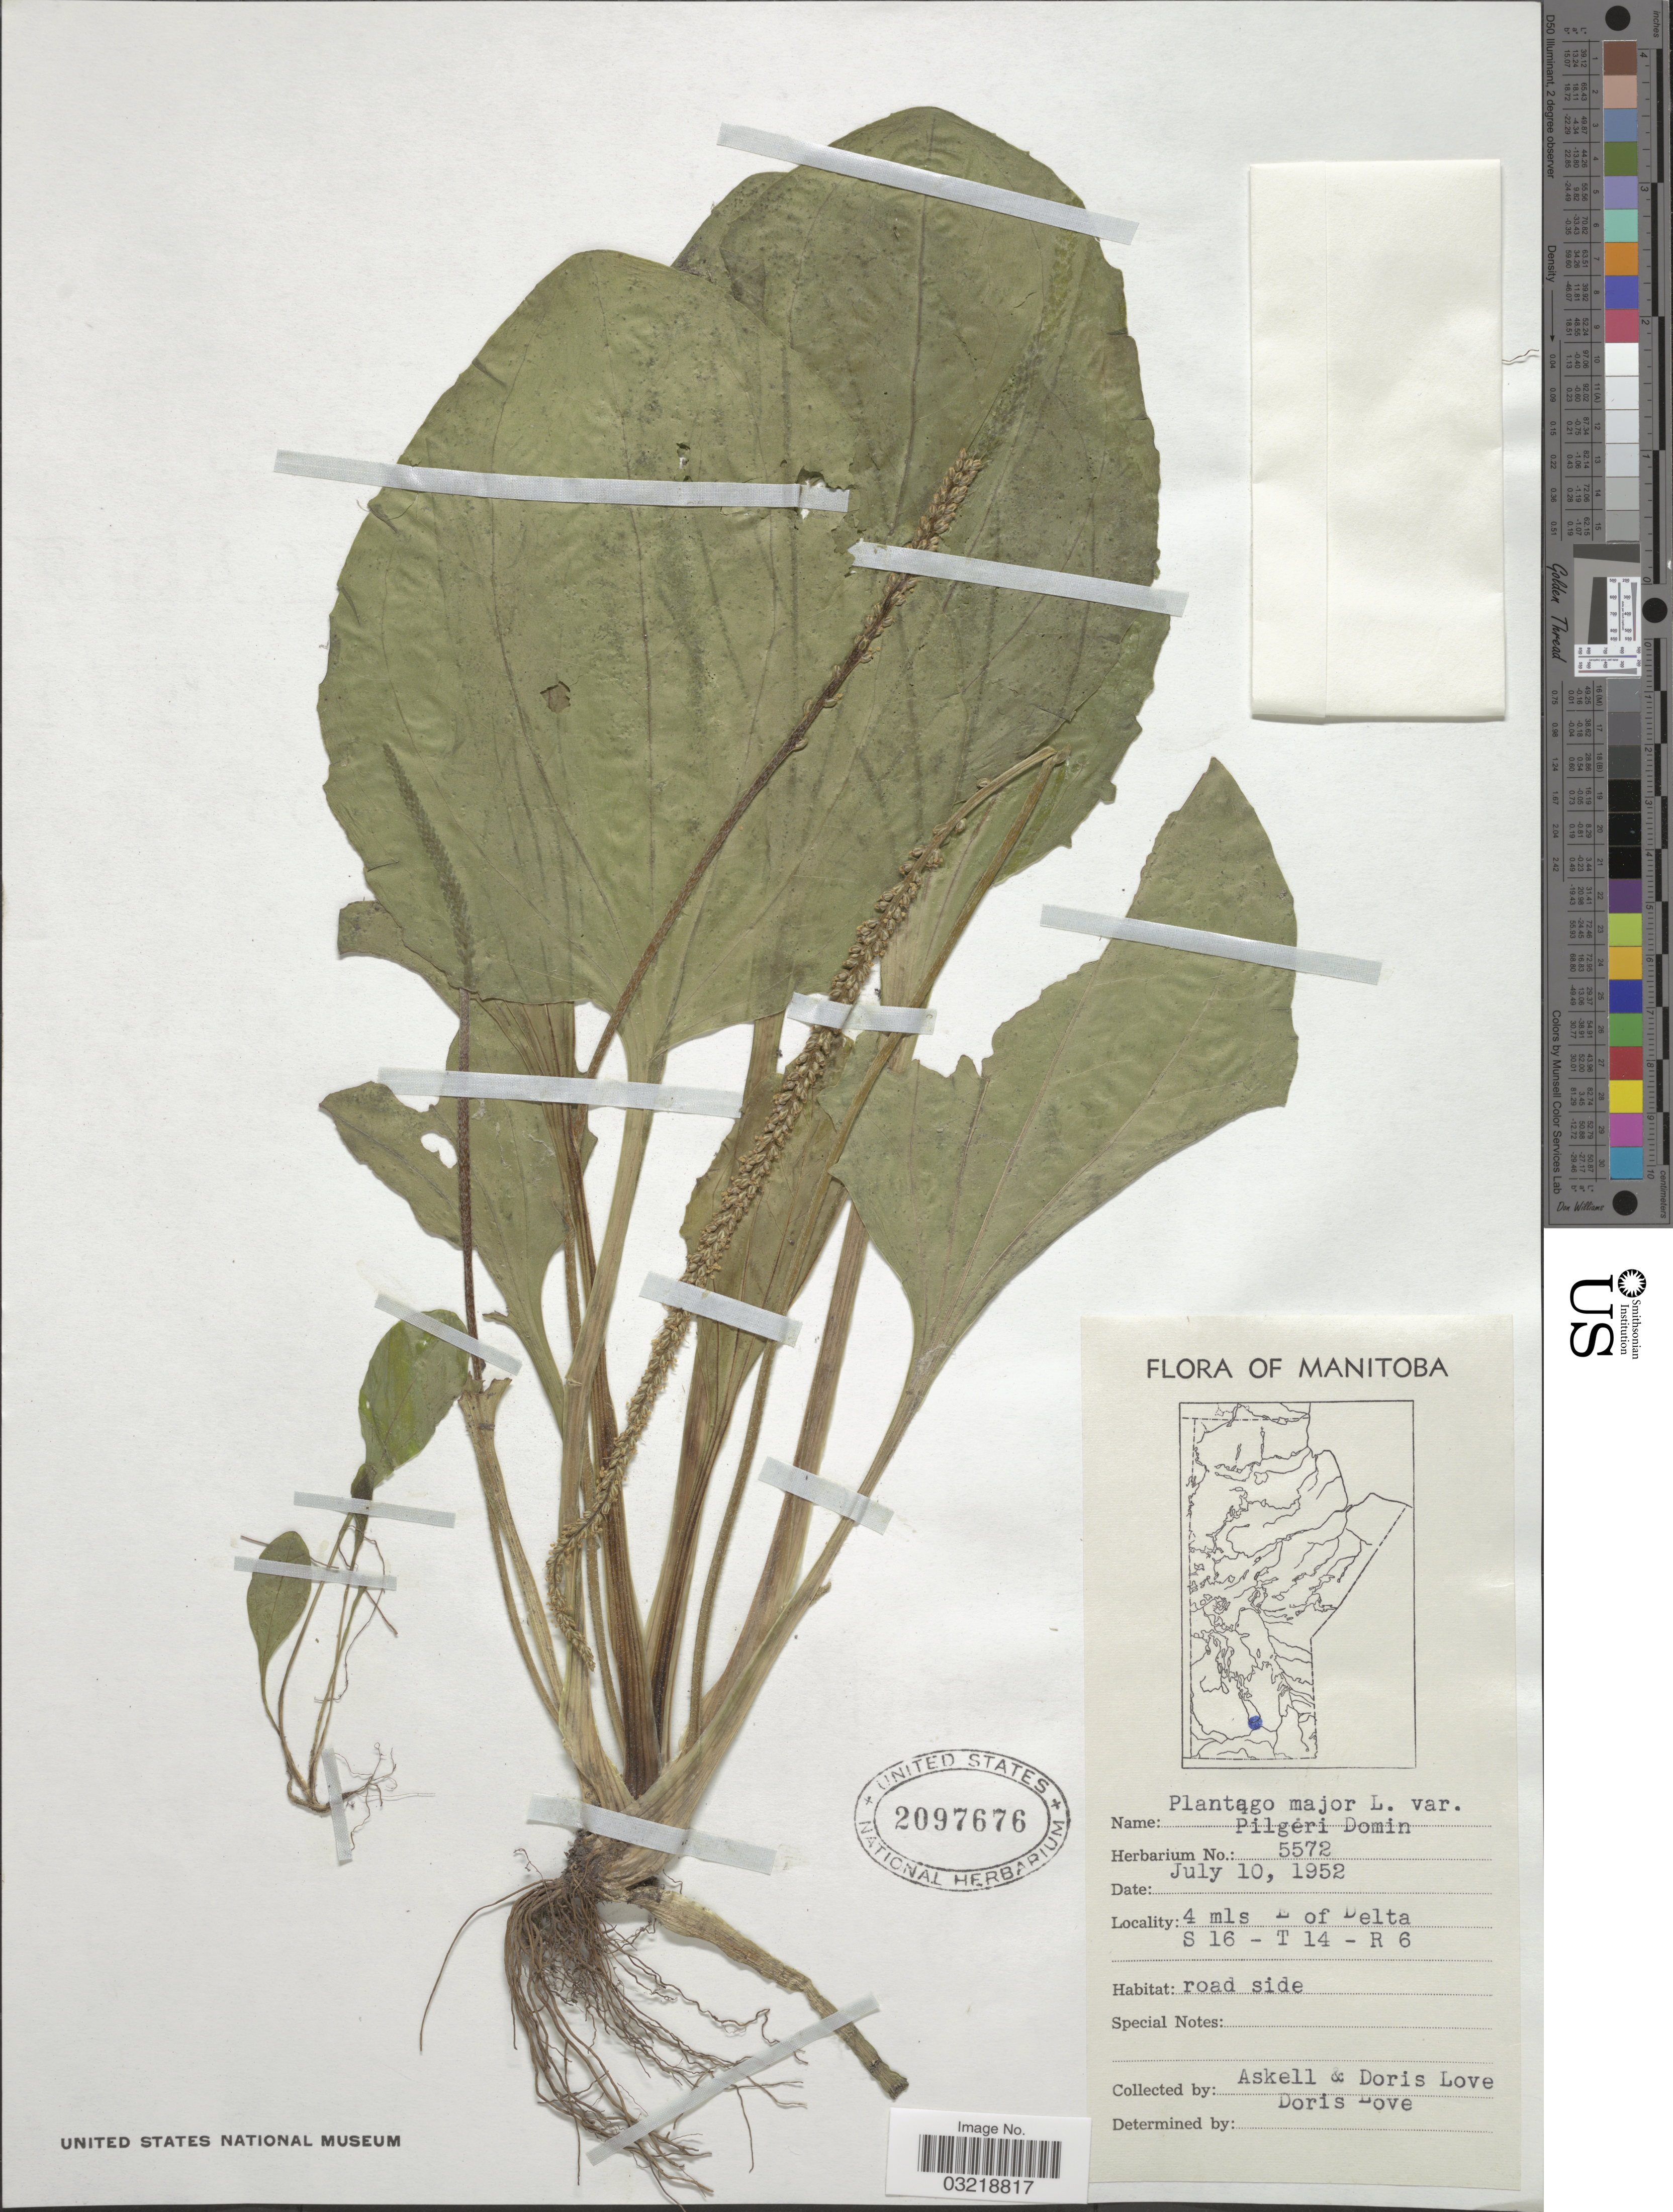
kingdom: Plantae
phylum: Tracheophyta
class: Magnoliopsida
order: Lamiales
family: Plantaginaceae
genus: Plantago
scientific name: Plantago major var. pilgeri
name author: Domin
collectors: -. Askell & D. Löve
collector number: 5572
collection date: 1952-07-10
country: Canada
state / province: Manitoba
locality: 4 mls E of Delta, S 16 - T 14 - R 6.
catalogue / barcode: US 2097676